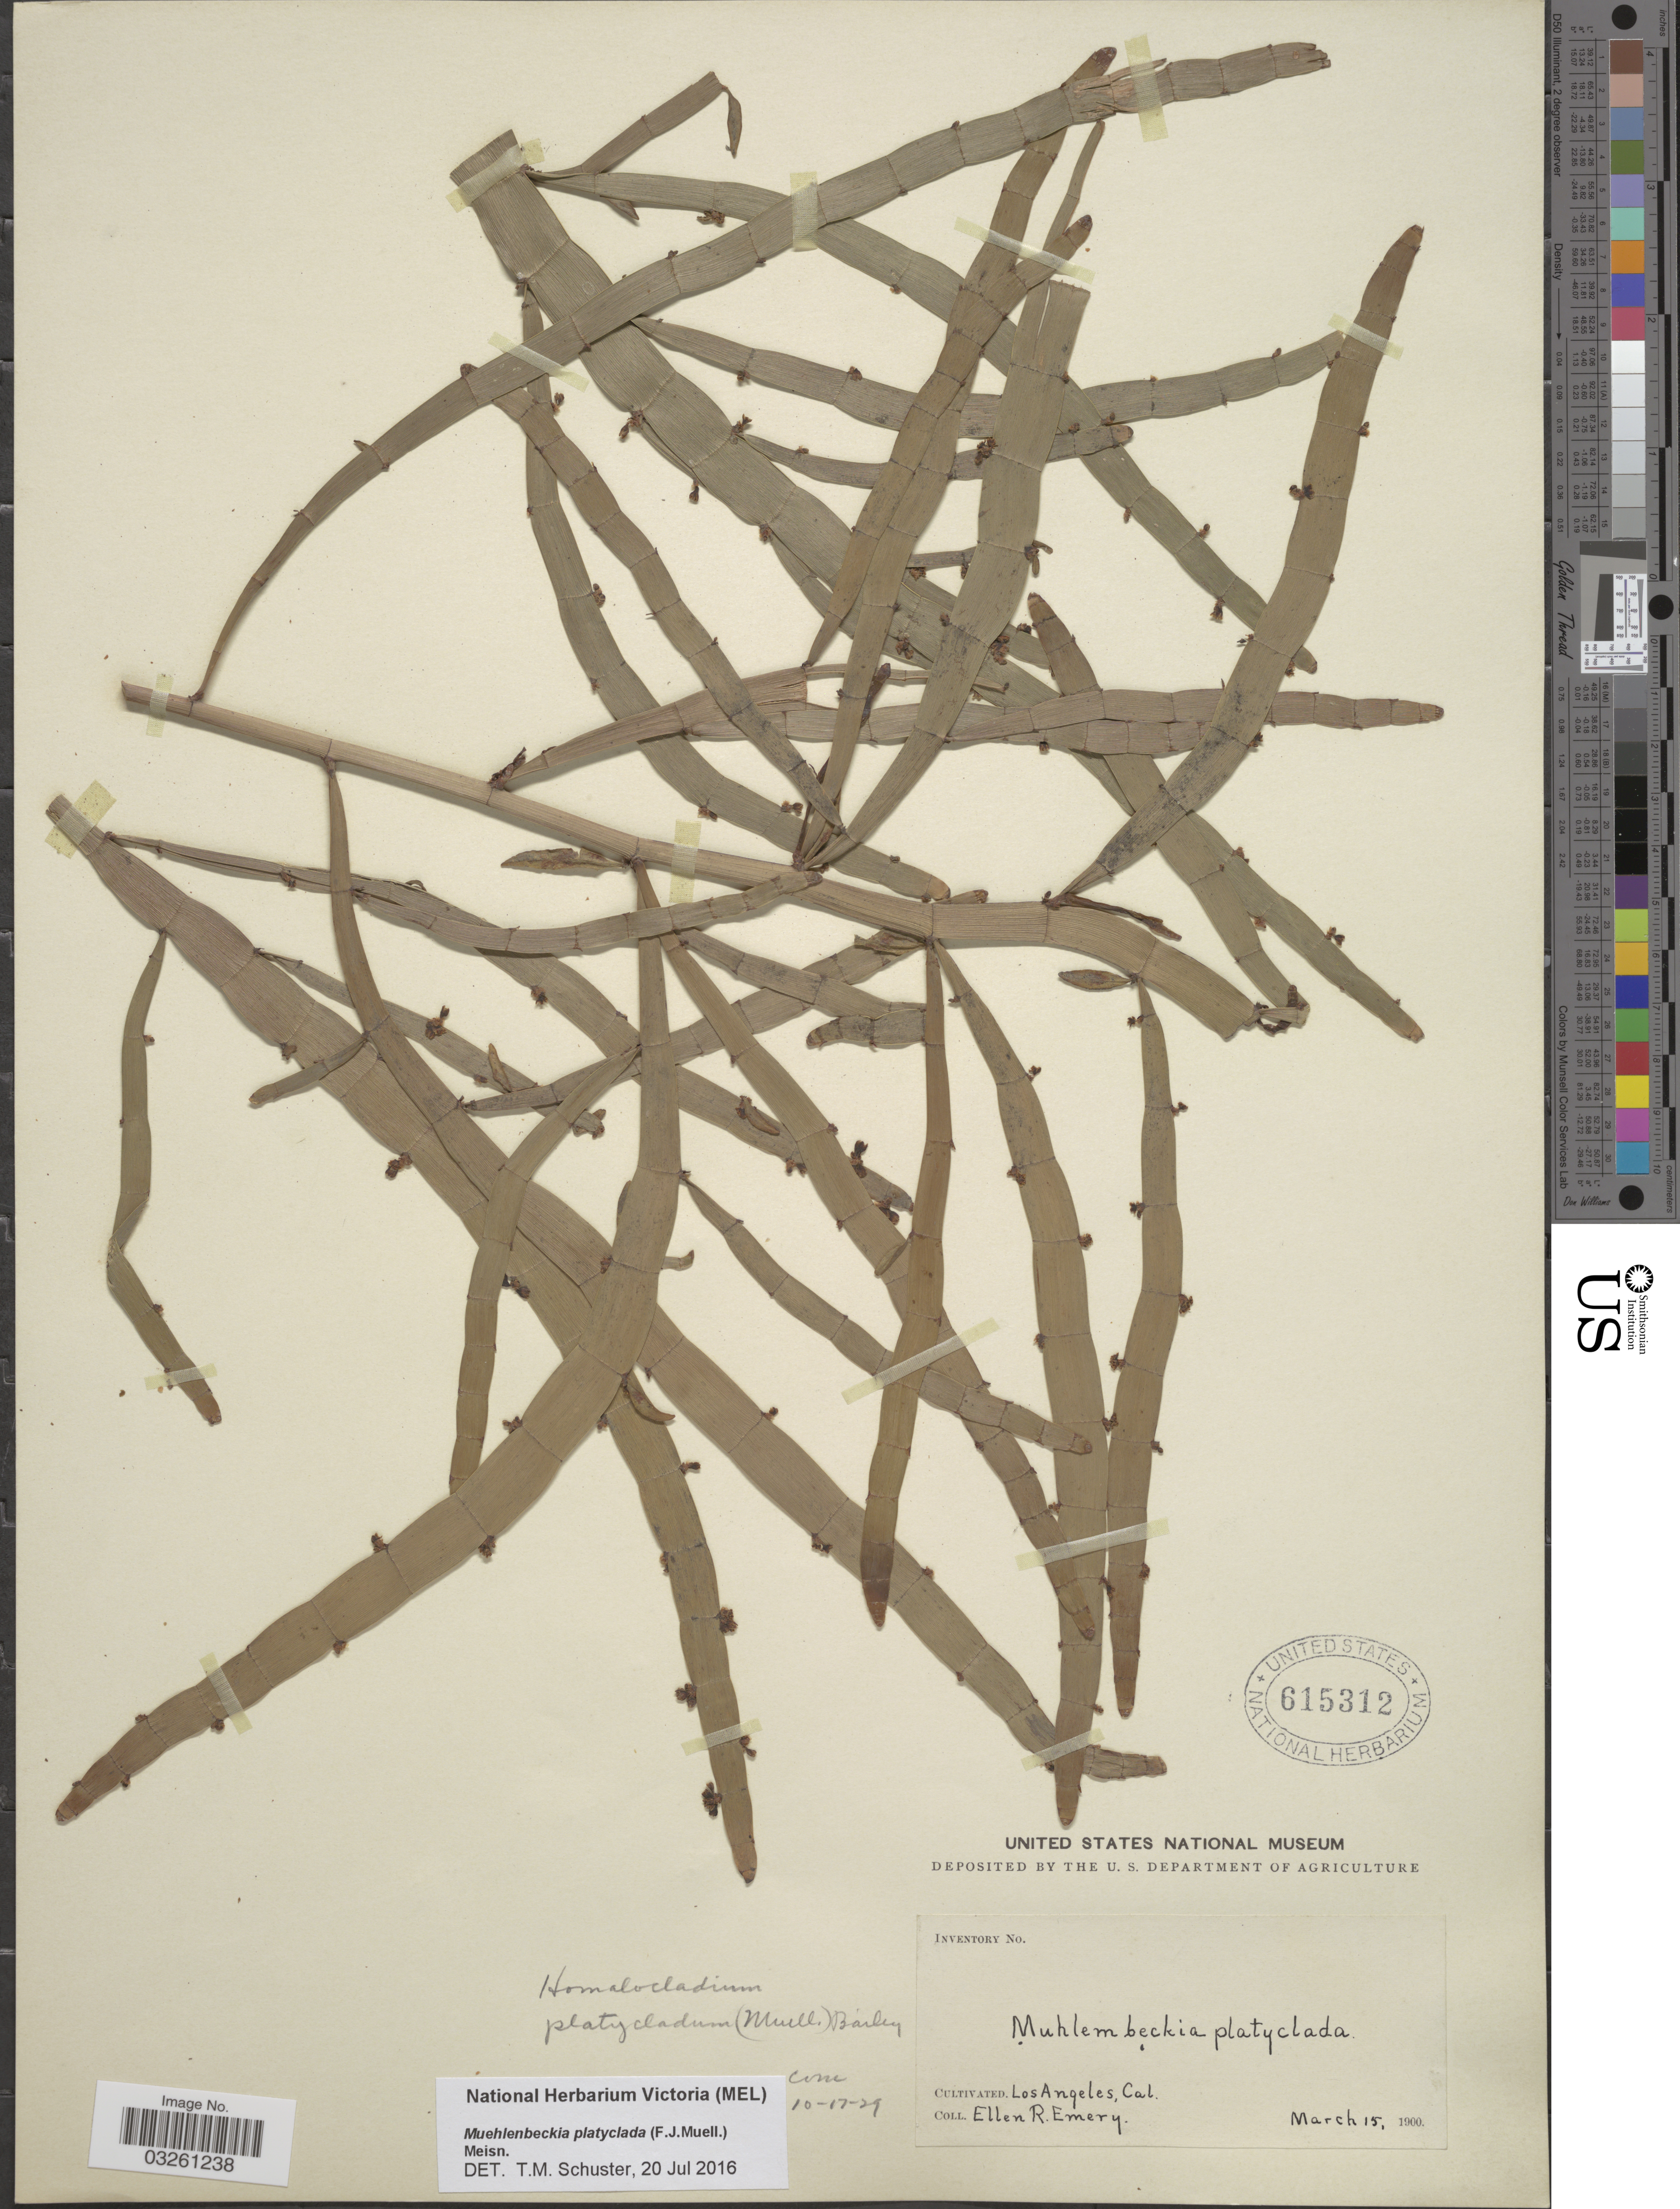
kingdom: Plantae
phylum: Tracheophyta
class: Magnoliopsida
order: Caryophyllales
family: Polygonaceae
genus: Muehlenbeckia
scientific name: Muehlenbeckia platyclada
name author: (F. Muell.) Meisn.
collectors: E. Emery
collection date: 1900-03-15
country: United States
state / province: California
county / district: Los Angeles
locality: Los Angeles.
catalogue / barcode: US 615312